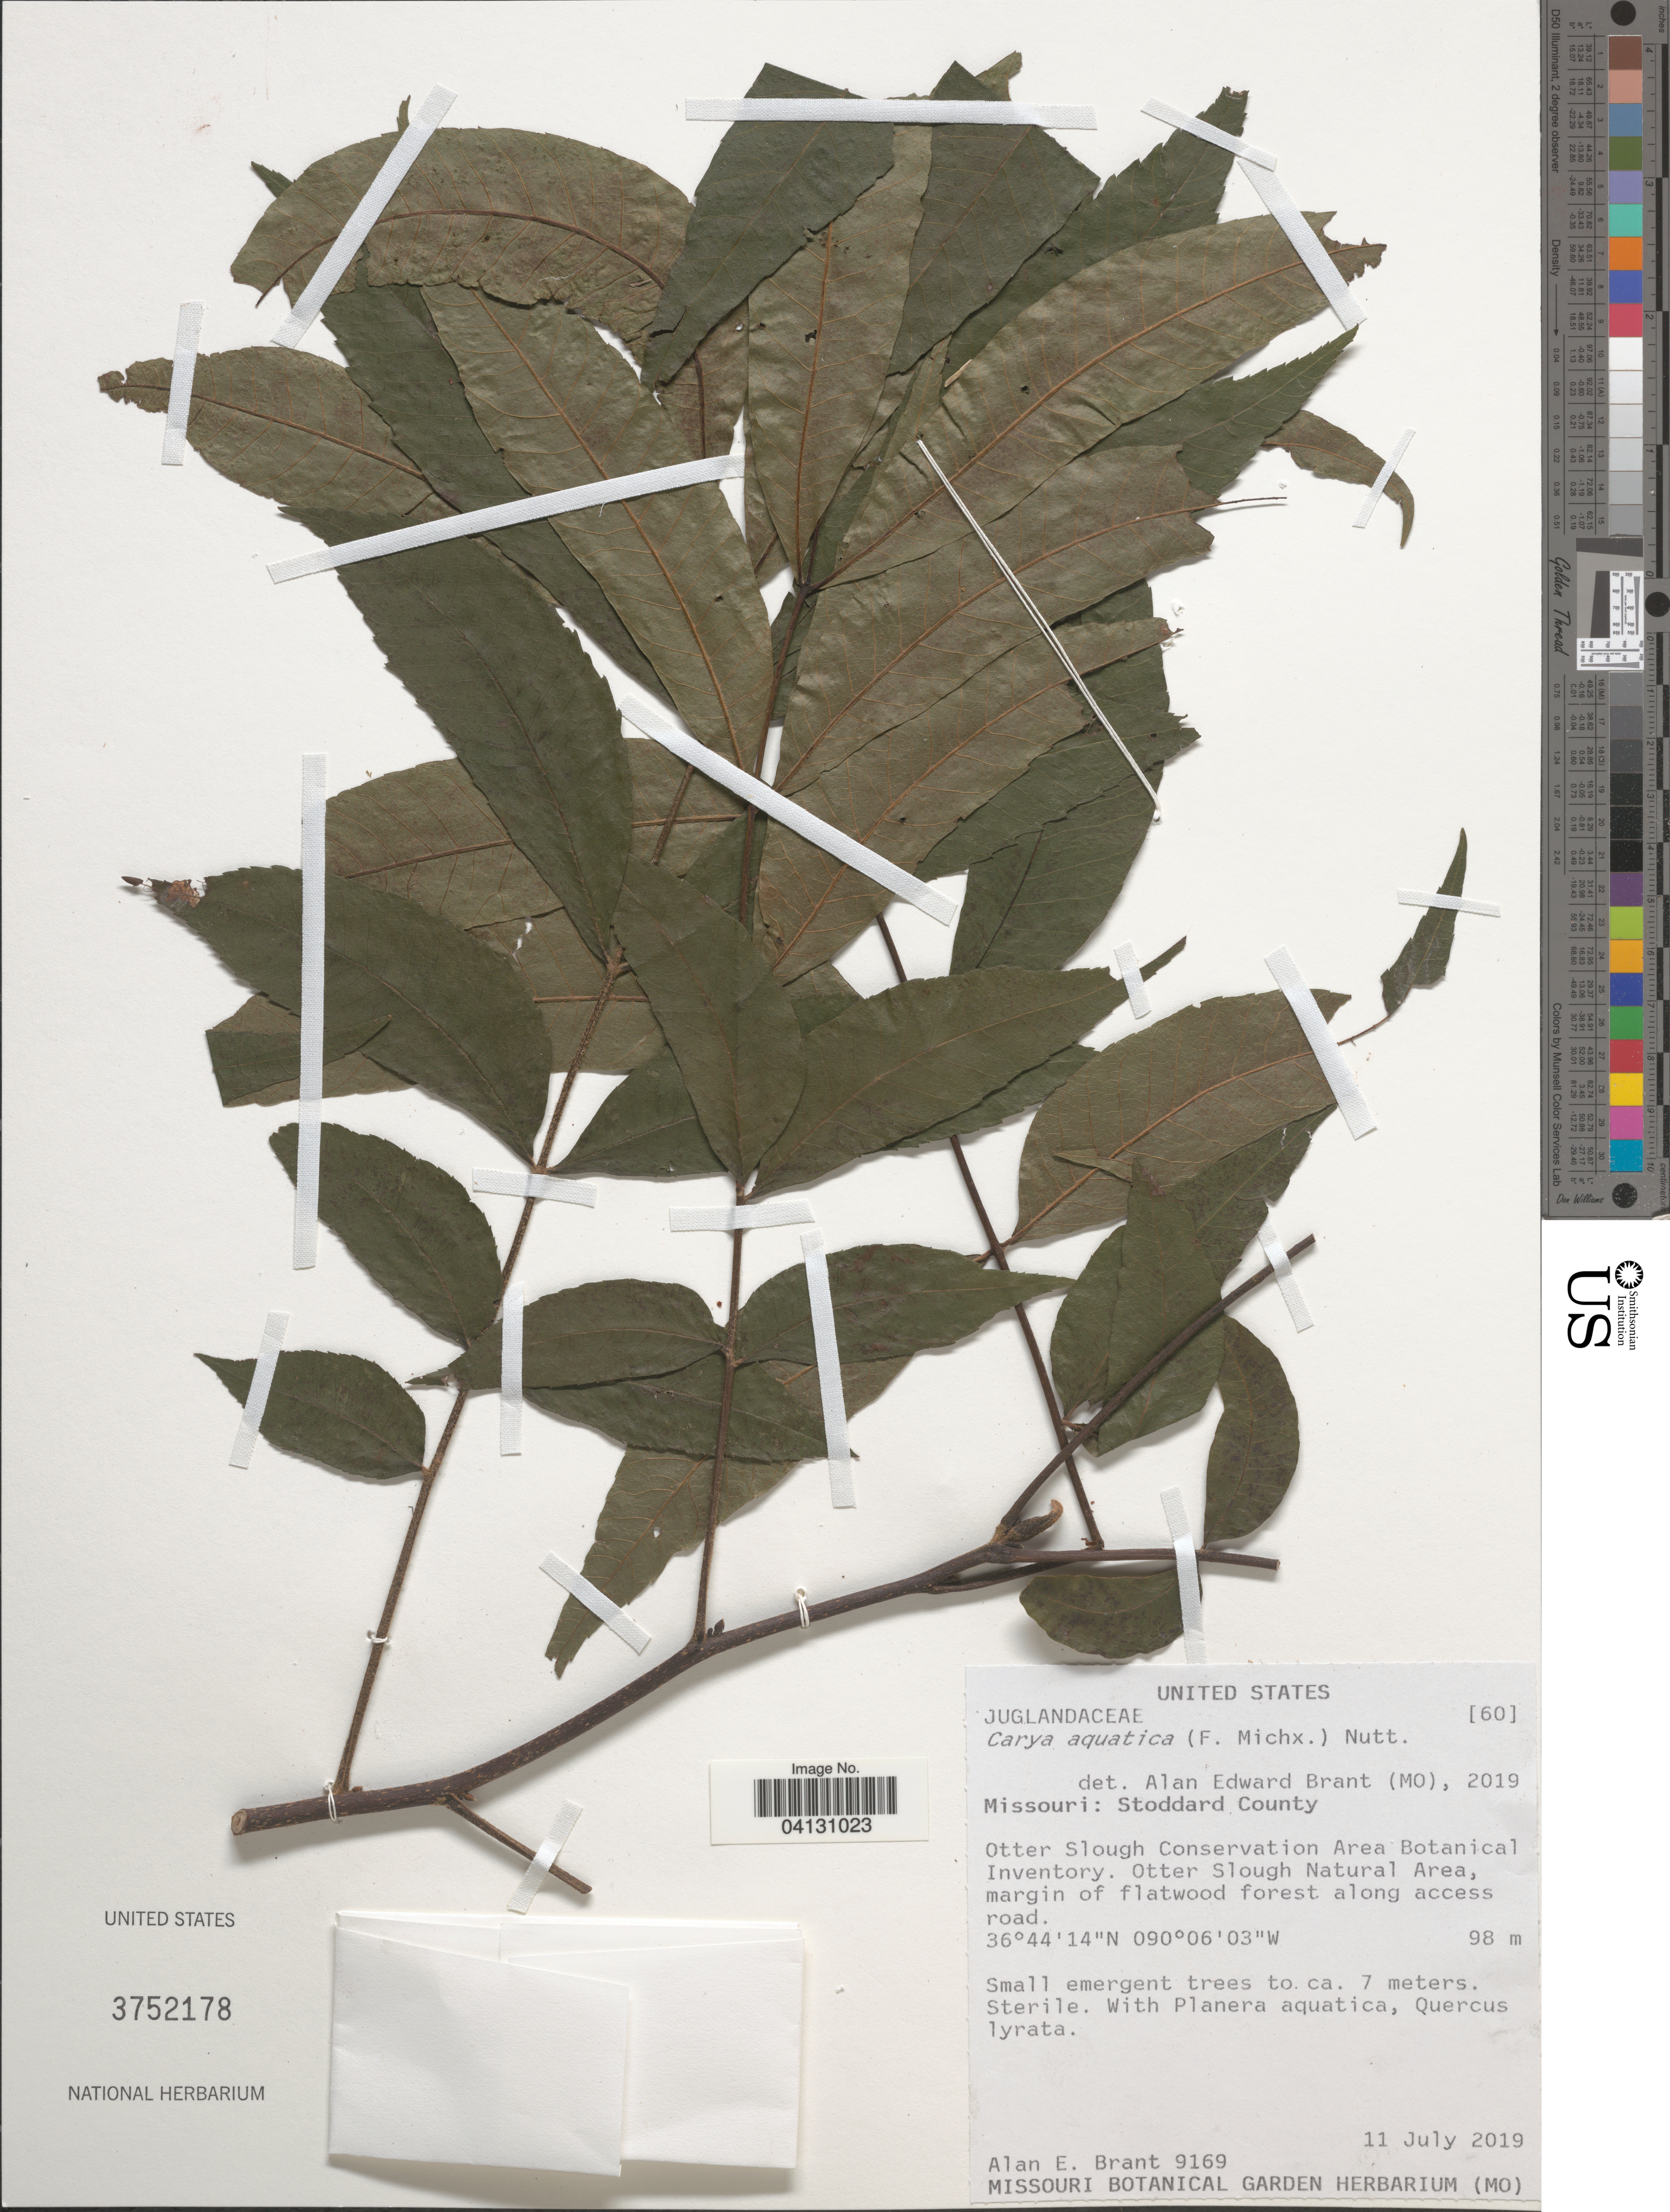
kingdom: Plantae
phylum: Tracheophyta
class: Magnoliopsida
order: Fagales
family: Juglandaceae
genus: Carya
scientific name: Carya aquatica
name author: (F. Michx.) Nutt.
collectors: A. Brant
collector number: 9169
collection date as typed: Transcribed d/m/y: 11/7/2019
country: United States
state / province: Missouri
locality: Stoddard County. Otter Slough Conservation Area Botanical Inventory. Otter Slough Natural Area, margin of flatwood forest along access road.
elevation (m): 98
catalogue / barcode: US 3752178